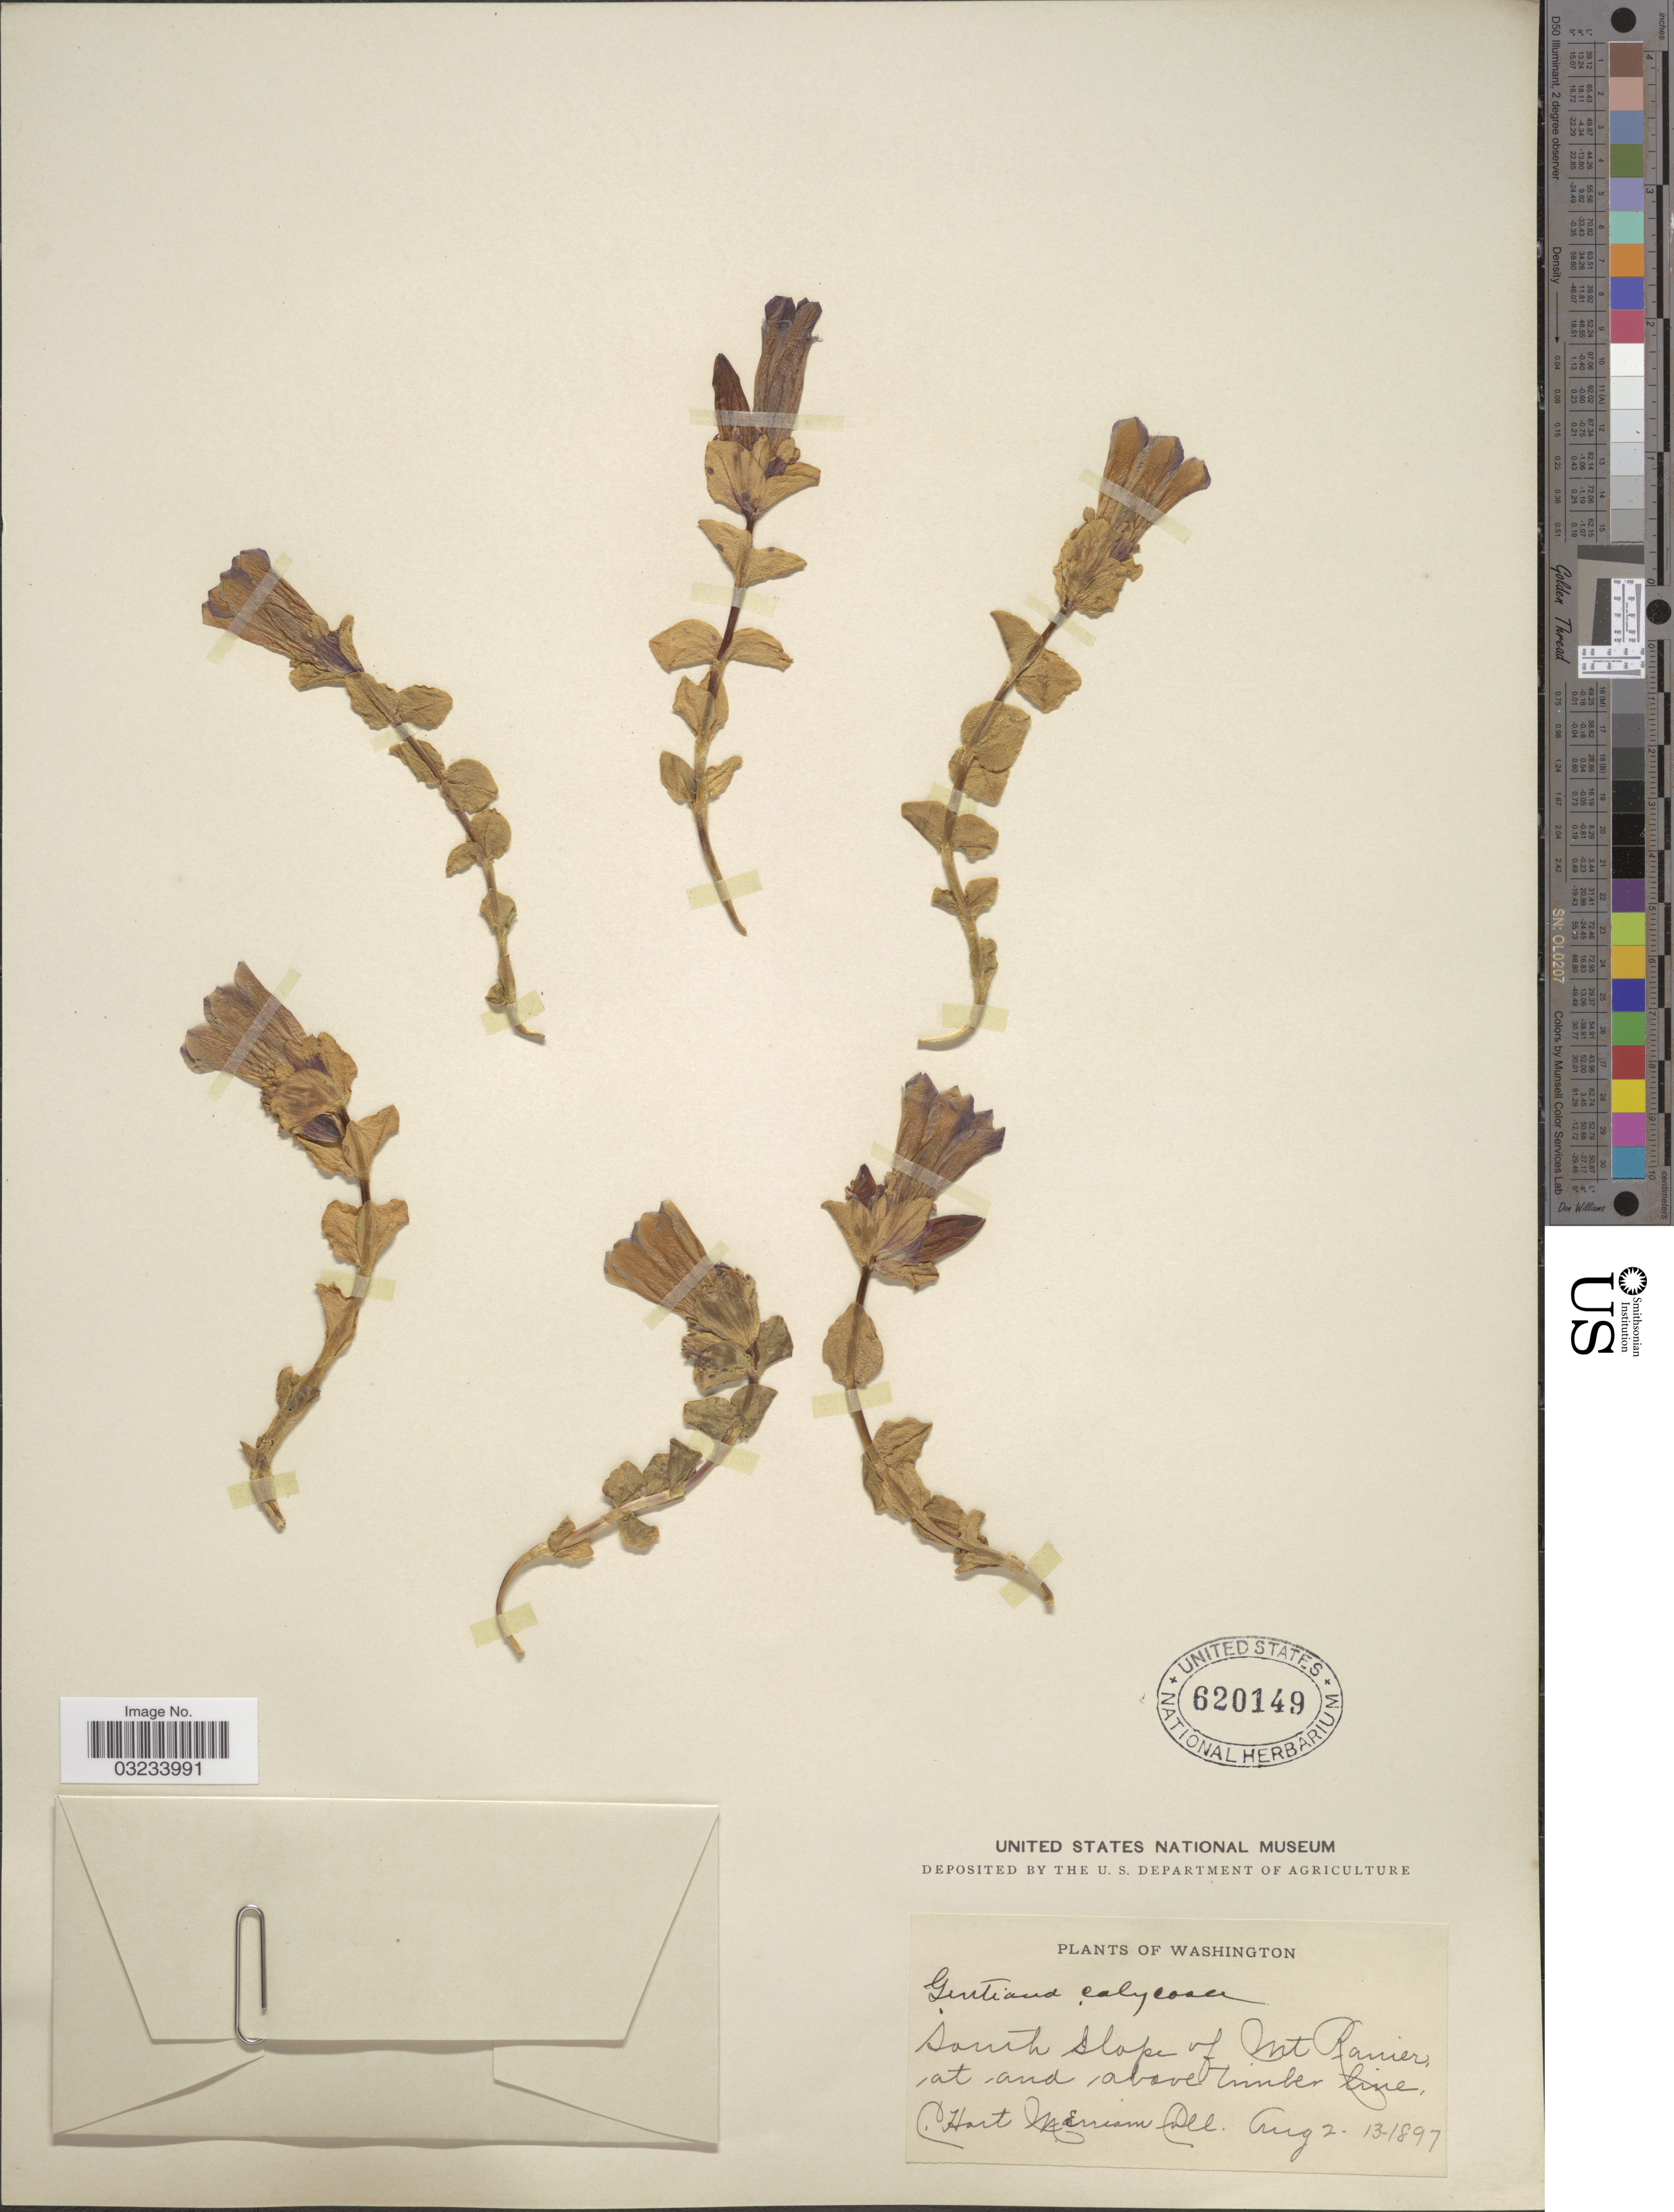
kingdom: Plantae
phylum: Tracheophyta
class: Magnoliopsida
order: Gentianales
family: Gentianaceae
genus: Gentiana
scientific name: Gentiana calycosa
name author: Griseb.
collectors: C. Merriam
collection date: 1897-08-02/1897-08-13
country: United States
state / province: Washington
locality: South slope of Mt Ranier, at and above timber line.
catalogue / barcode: US 620149